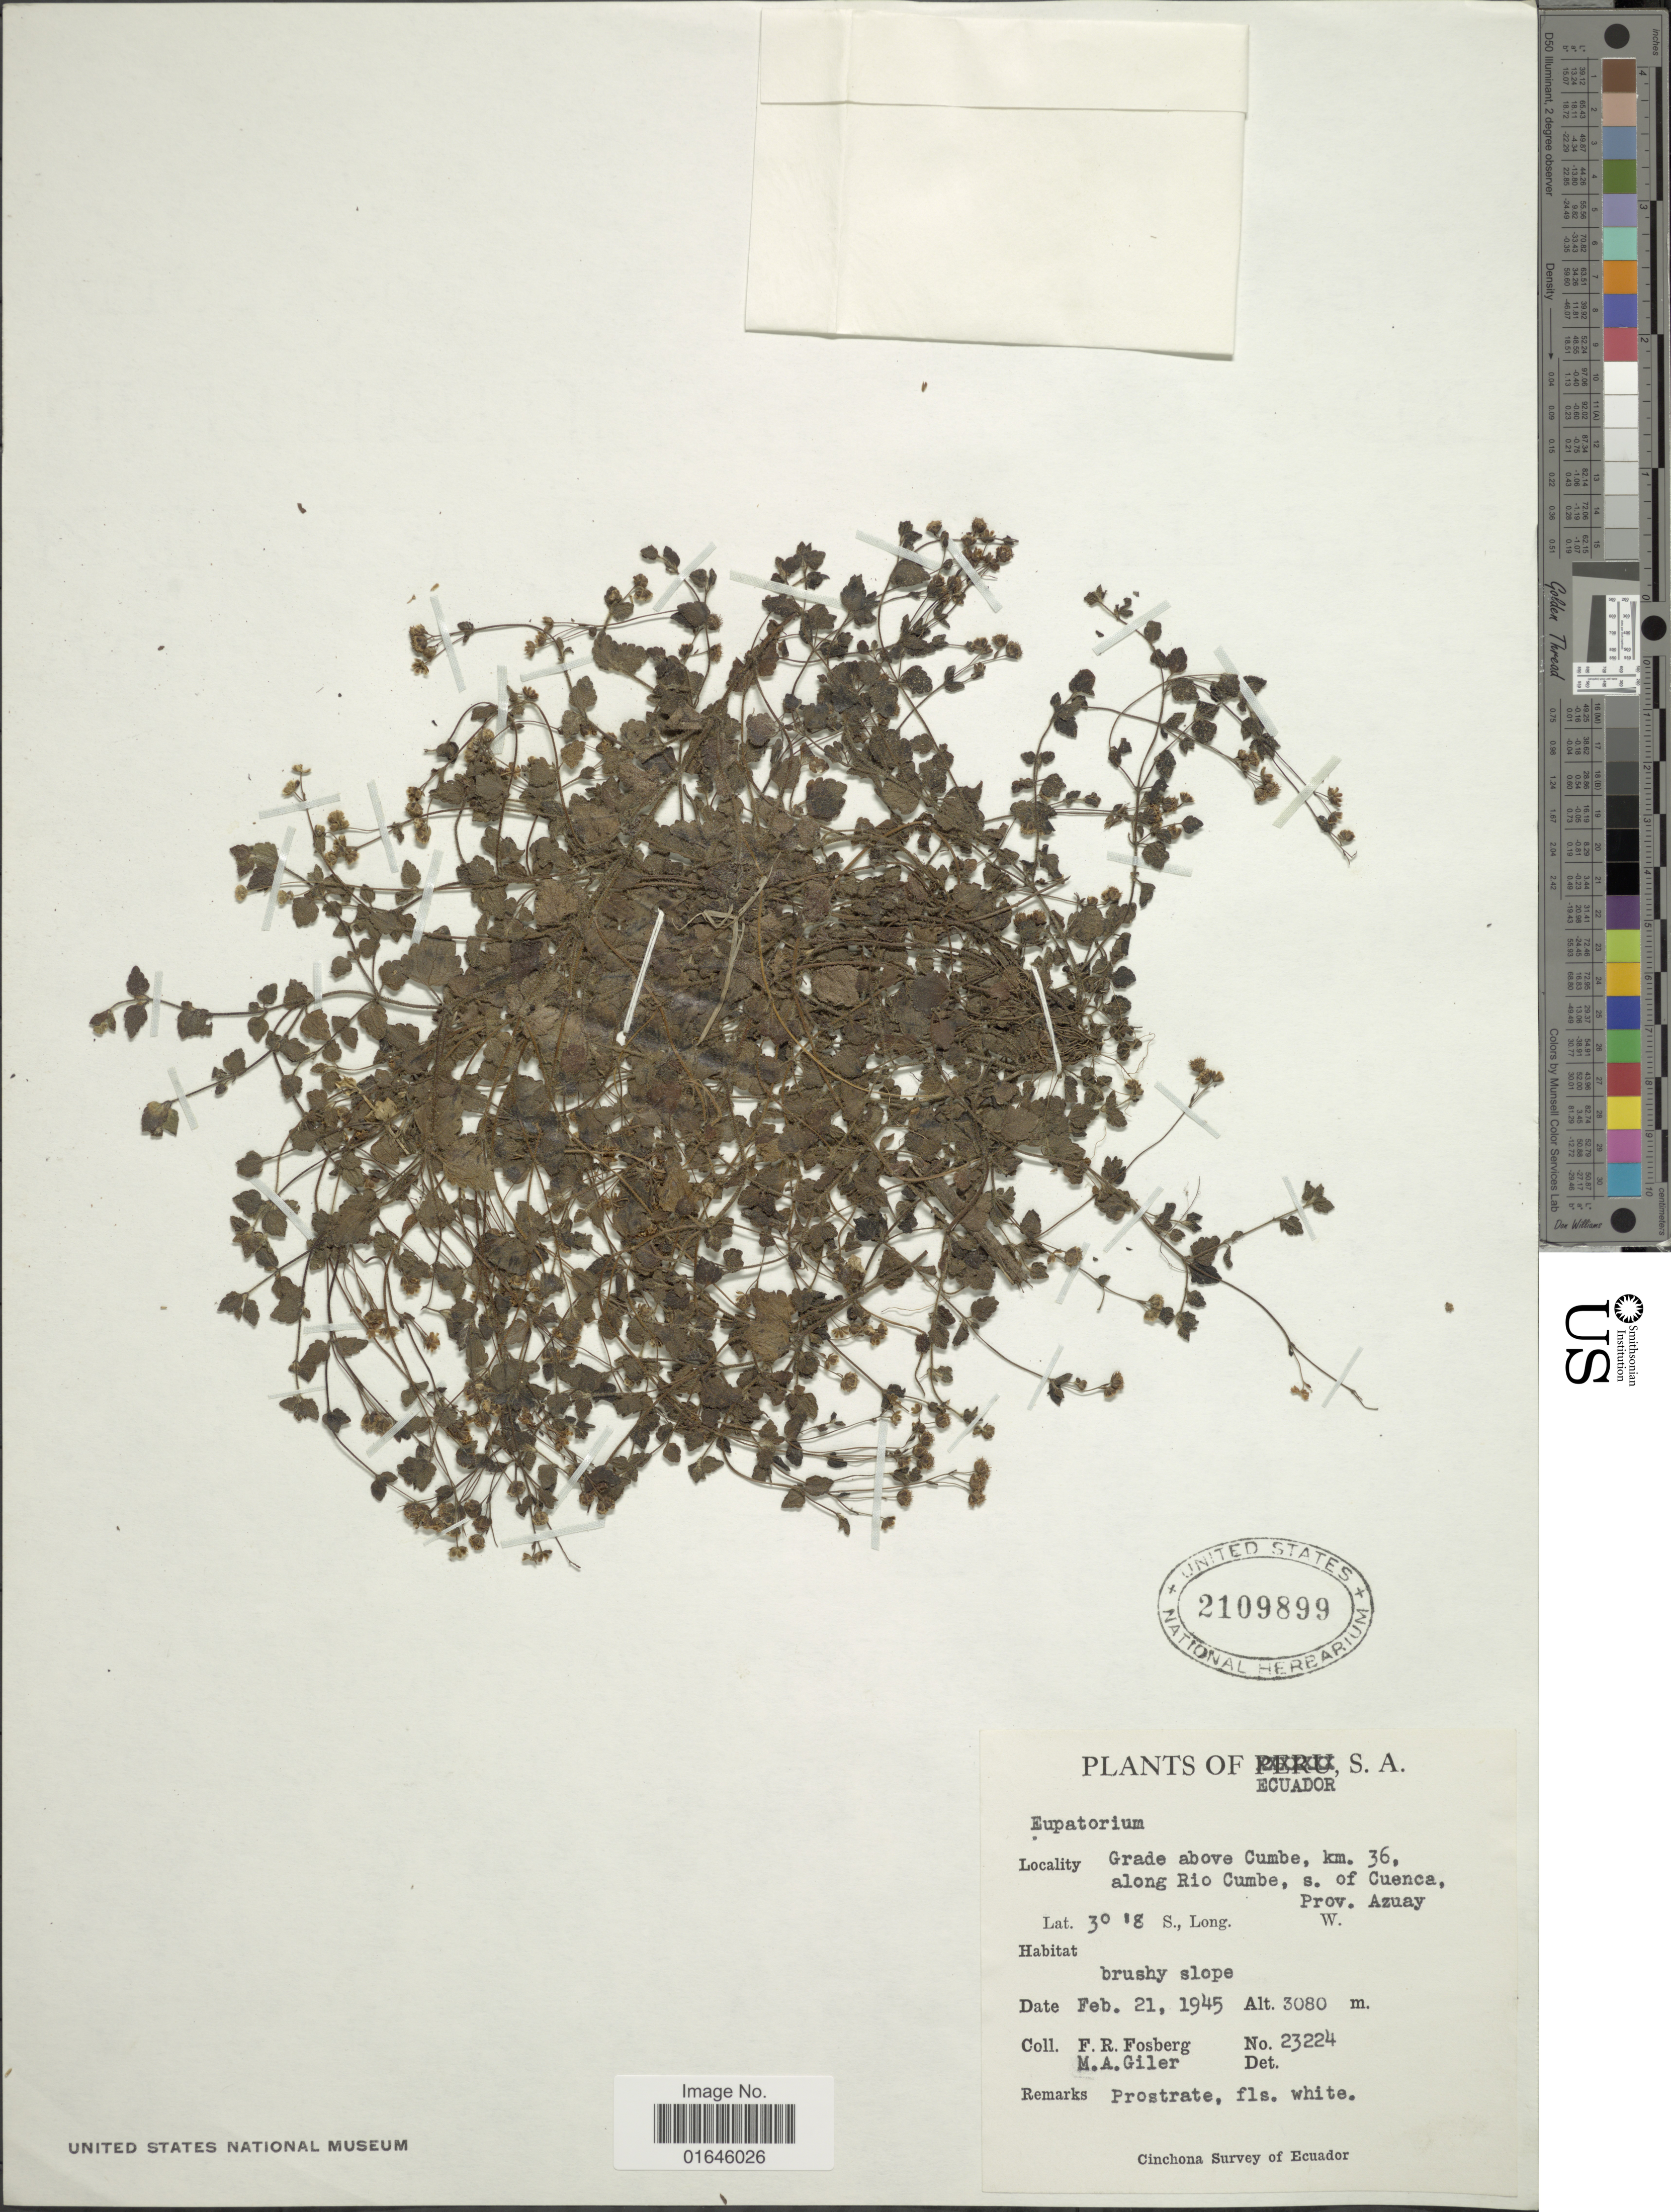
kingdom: Plantae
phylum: Tracheophyta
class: Magnoliopsida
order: Asterales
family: Asteraceae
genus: Guevaria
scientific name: Guevaria sodiroi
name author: (Hieron. in Sodiro) R.M. King & H. Rob.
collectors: F. R. Fosberg & M. Giler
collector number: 23224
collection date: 1945-02-21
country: Ecuador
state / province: Azuay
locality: Grade above Cumbe, km. 36, along Rio Cumbe, s. of Cuenca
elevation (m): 3080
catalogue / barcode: US 2109899